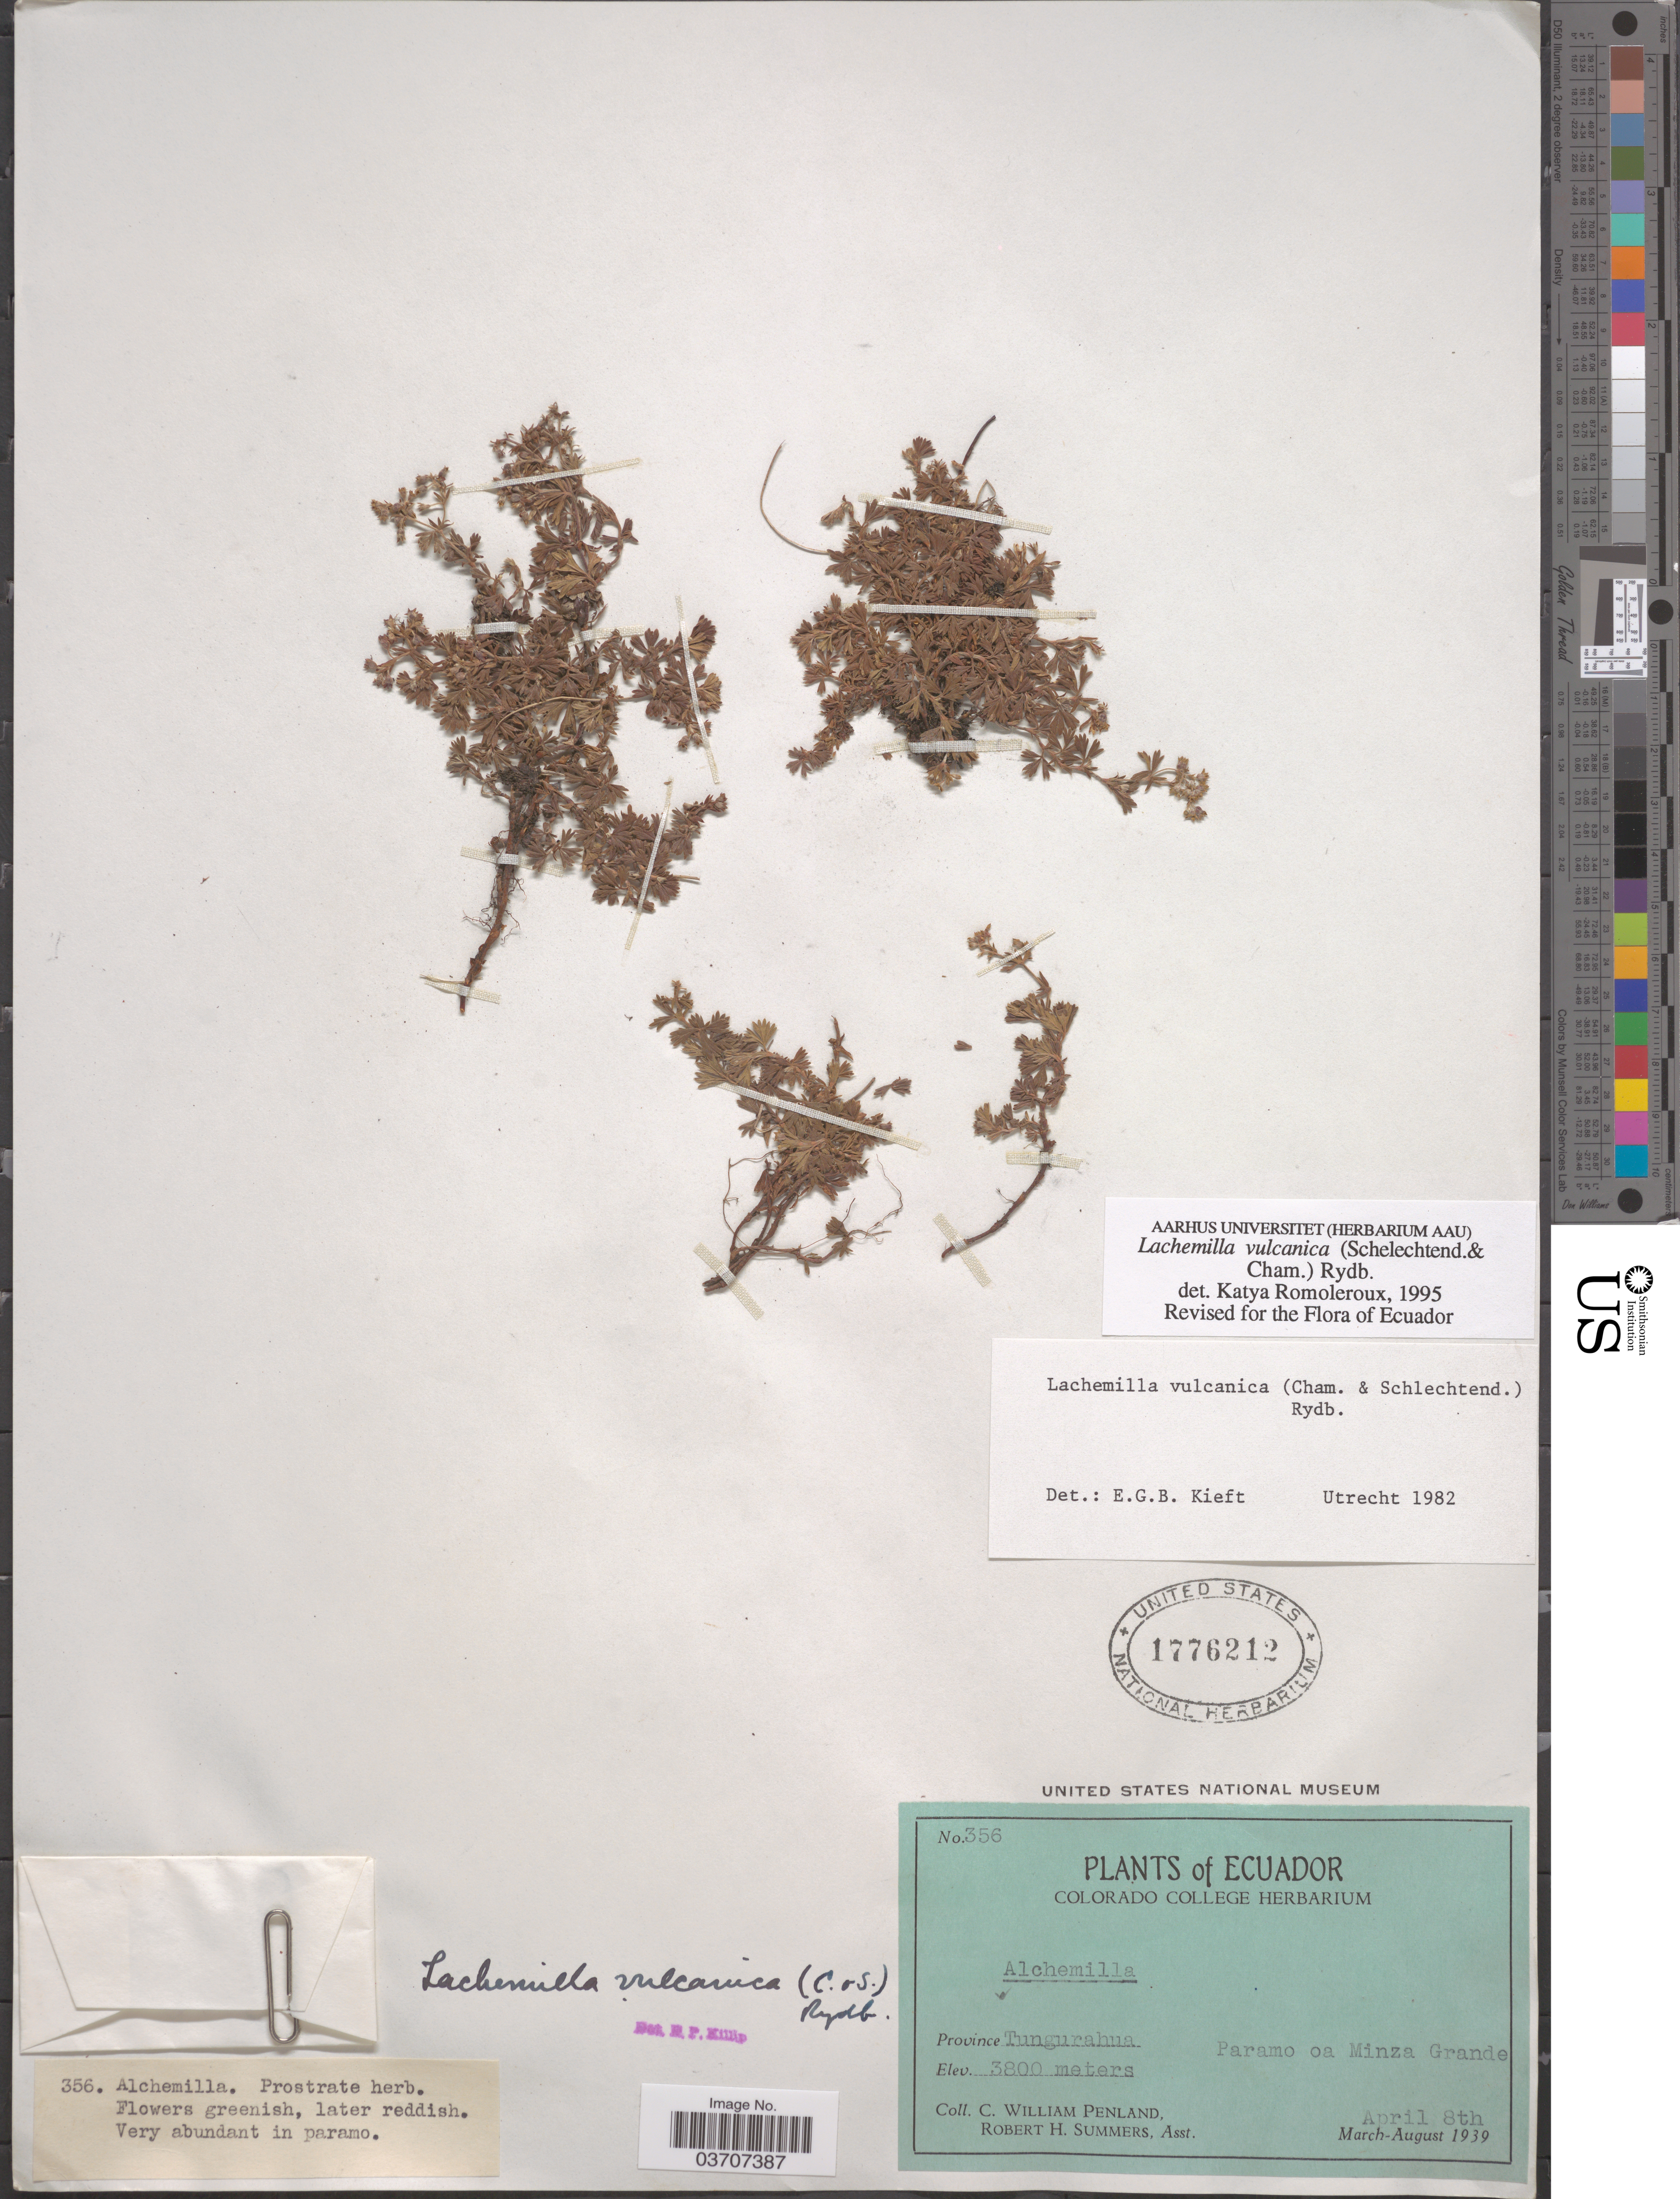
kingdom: Plantae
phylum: Tracheophyta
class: Magnoliopsida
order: Rosales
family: Rosaceae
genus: Lachemilla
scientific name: Lachemilla vulcanica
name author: (Cham. & Schltdl.) Rydb.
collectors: C. W. Penland & R. Summers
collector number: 356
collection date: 1939-04-08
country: Ecuador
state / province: Tungurahua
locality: Paramo on Minza Grande.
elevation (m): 3800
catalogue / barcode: US 1776212